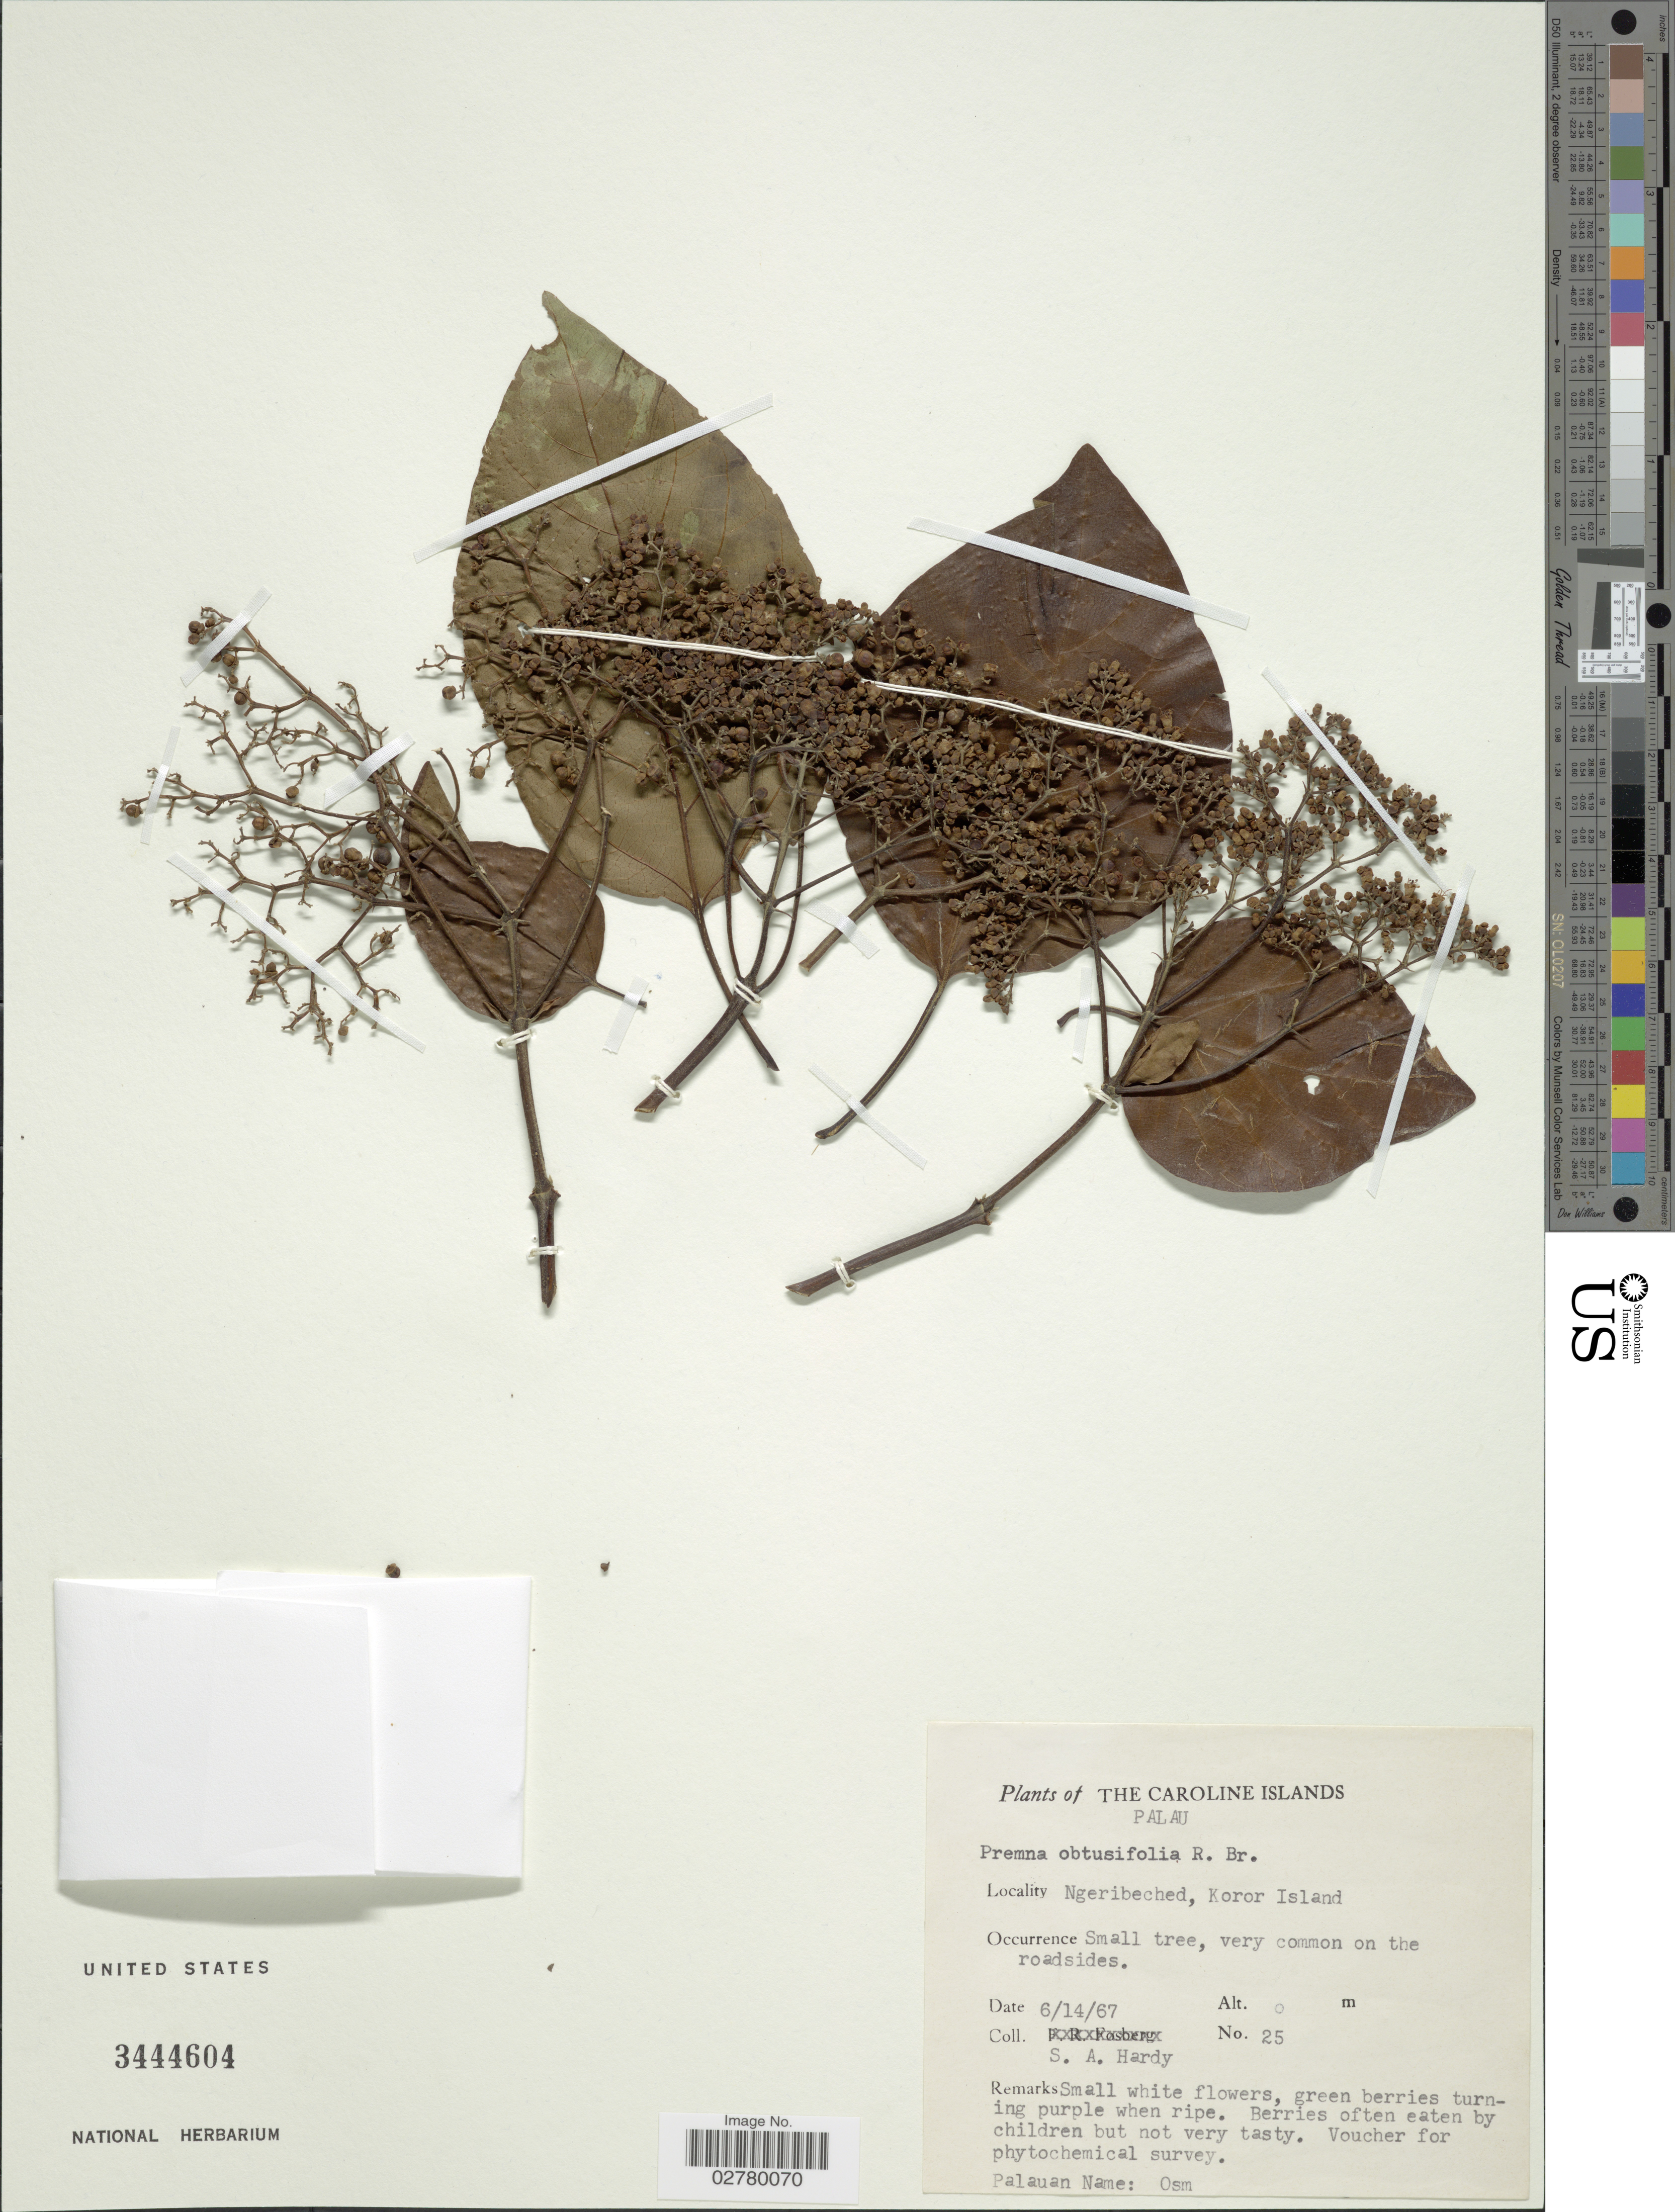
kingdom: Plantae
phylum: Tracheophyta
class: Magnoliopsida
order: Lamiales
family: Lamiaceae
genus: Premna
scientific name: Premna obtusifolia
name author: R. Br.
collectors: S. A. Hardy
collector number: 25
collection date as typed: Transcribed d/m/y: 14/6/67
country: Palau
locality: The Caroline Islands. Palau. Ngeribeched, Koror Island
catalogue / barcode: US 3444604